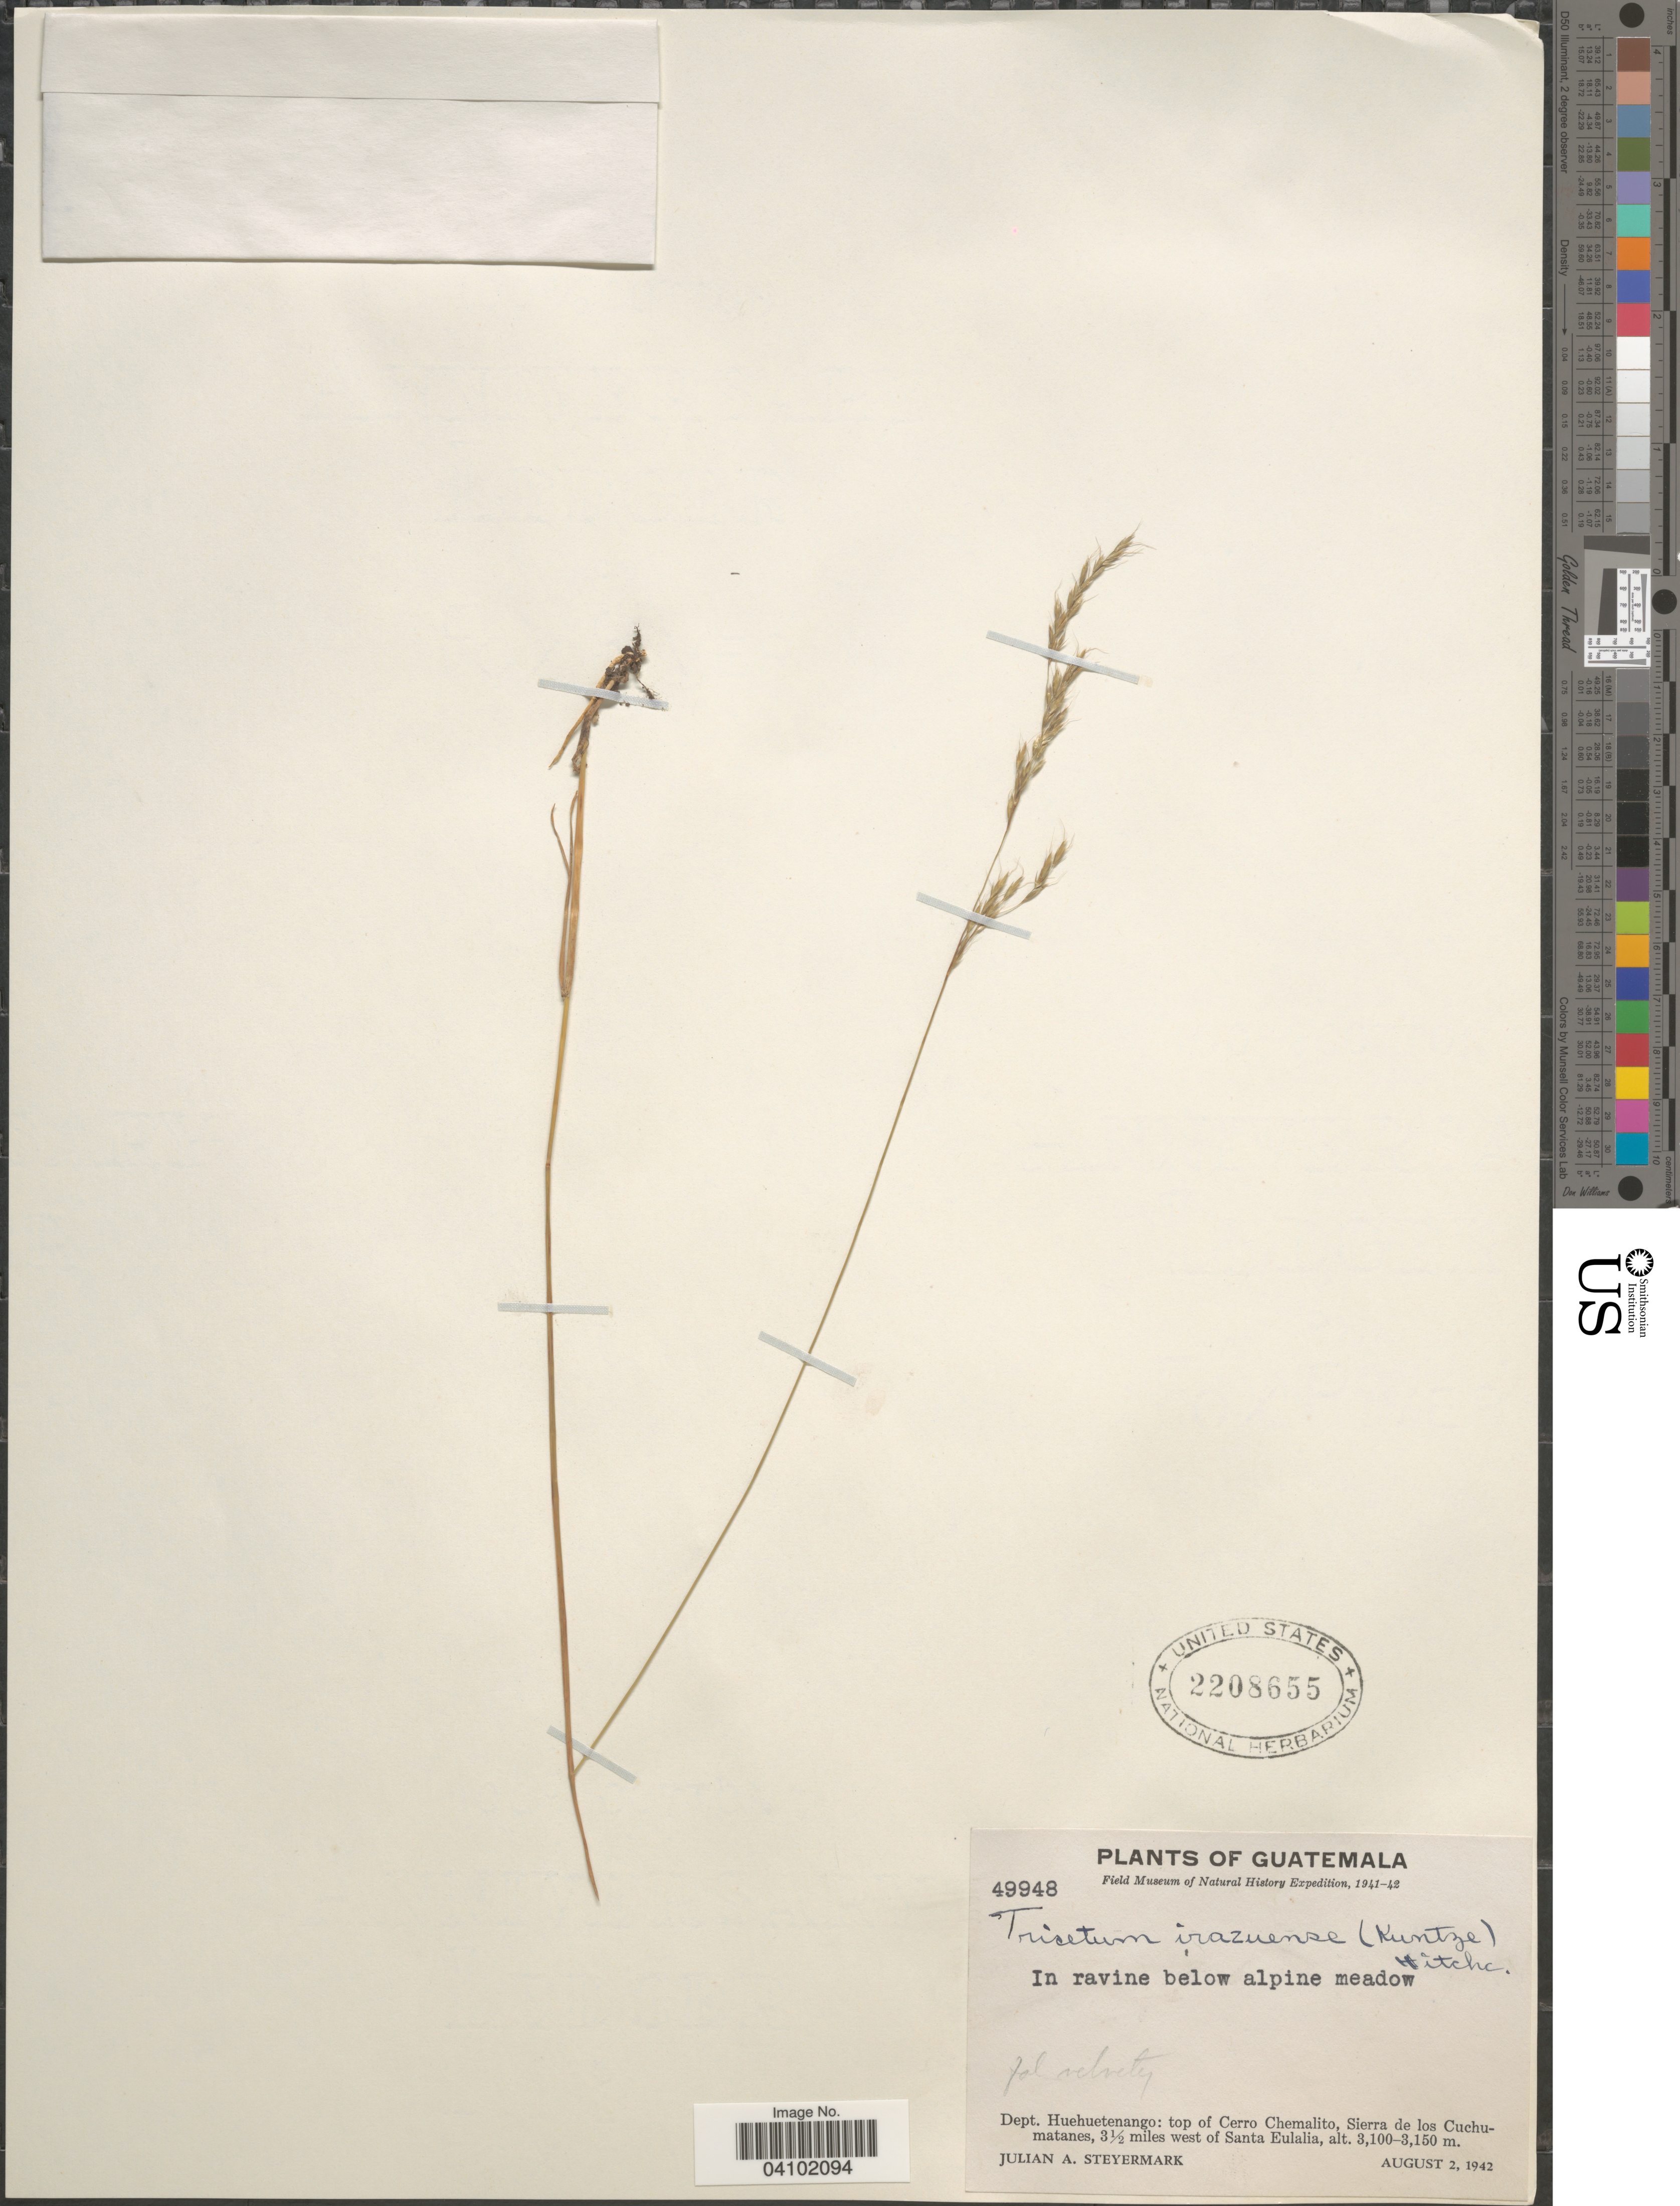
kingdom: Plantae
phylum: Tracheophyta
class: Liliopsida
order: Poales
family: Poaceae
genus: Peyritschia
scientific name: Peyritschia irazuensis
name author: (Kuntze) P.M. Peterson et al.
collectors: J. Steyermark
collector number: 49948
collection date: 1942-08-02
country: Guatemala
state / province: Huehuetenango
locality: Field Museum of Natural History Expedition, 1941-42. In ravine below alpine meadow. Dept. Huehuetenango: top of Cerro Chemalito, Sierra de los Cuchumatanes, 3½ miles west of Santa Eulalia.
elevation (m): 3100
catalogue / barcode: US 2208655